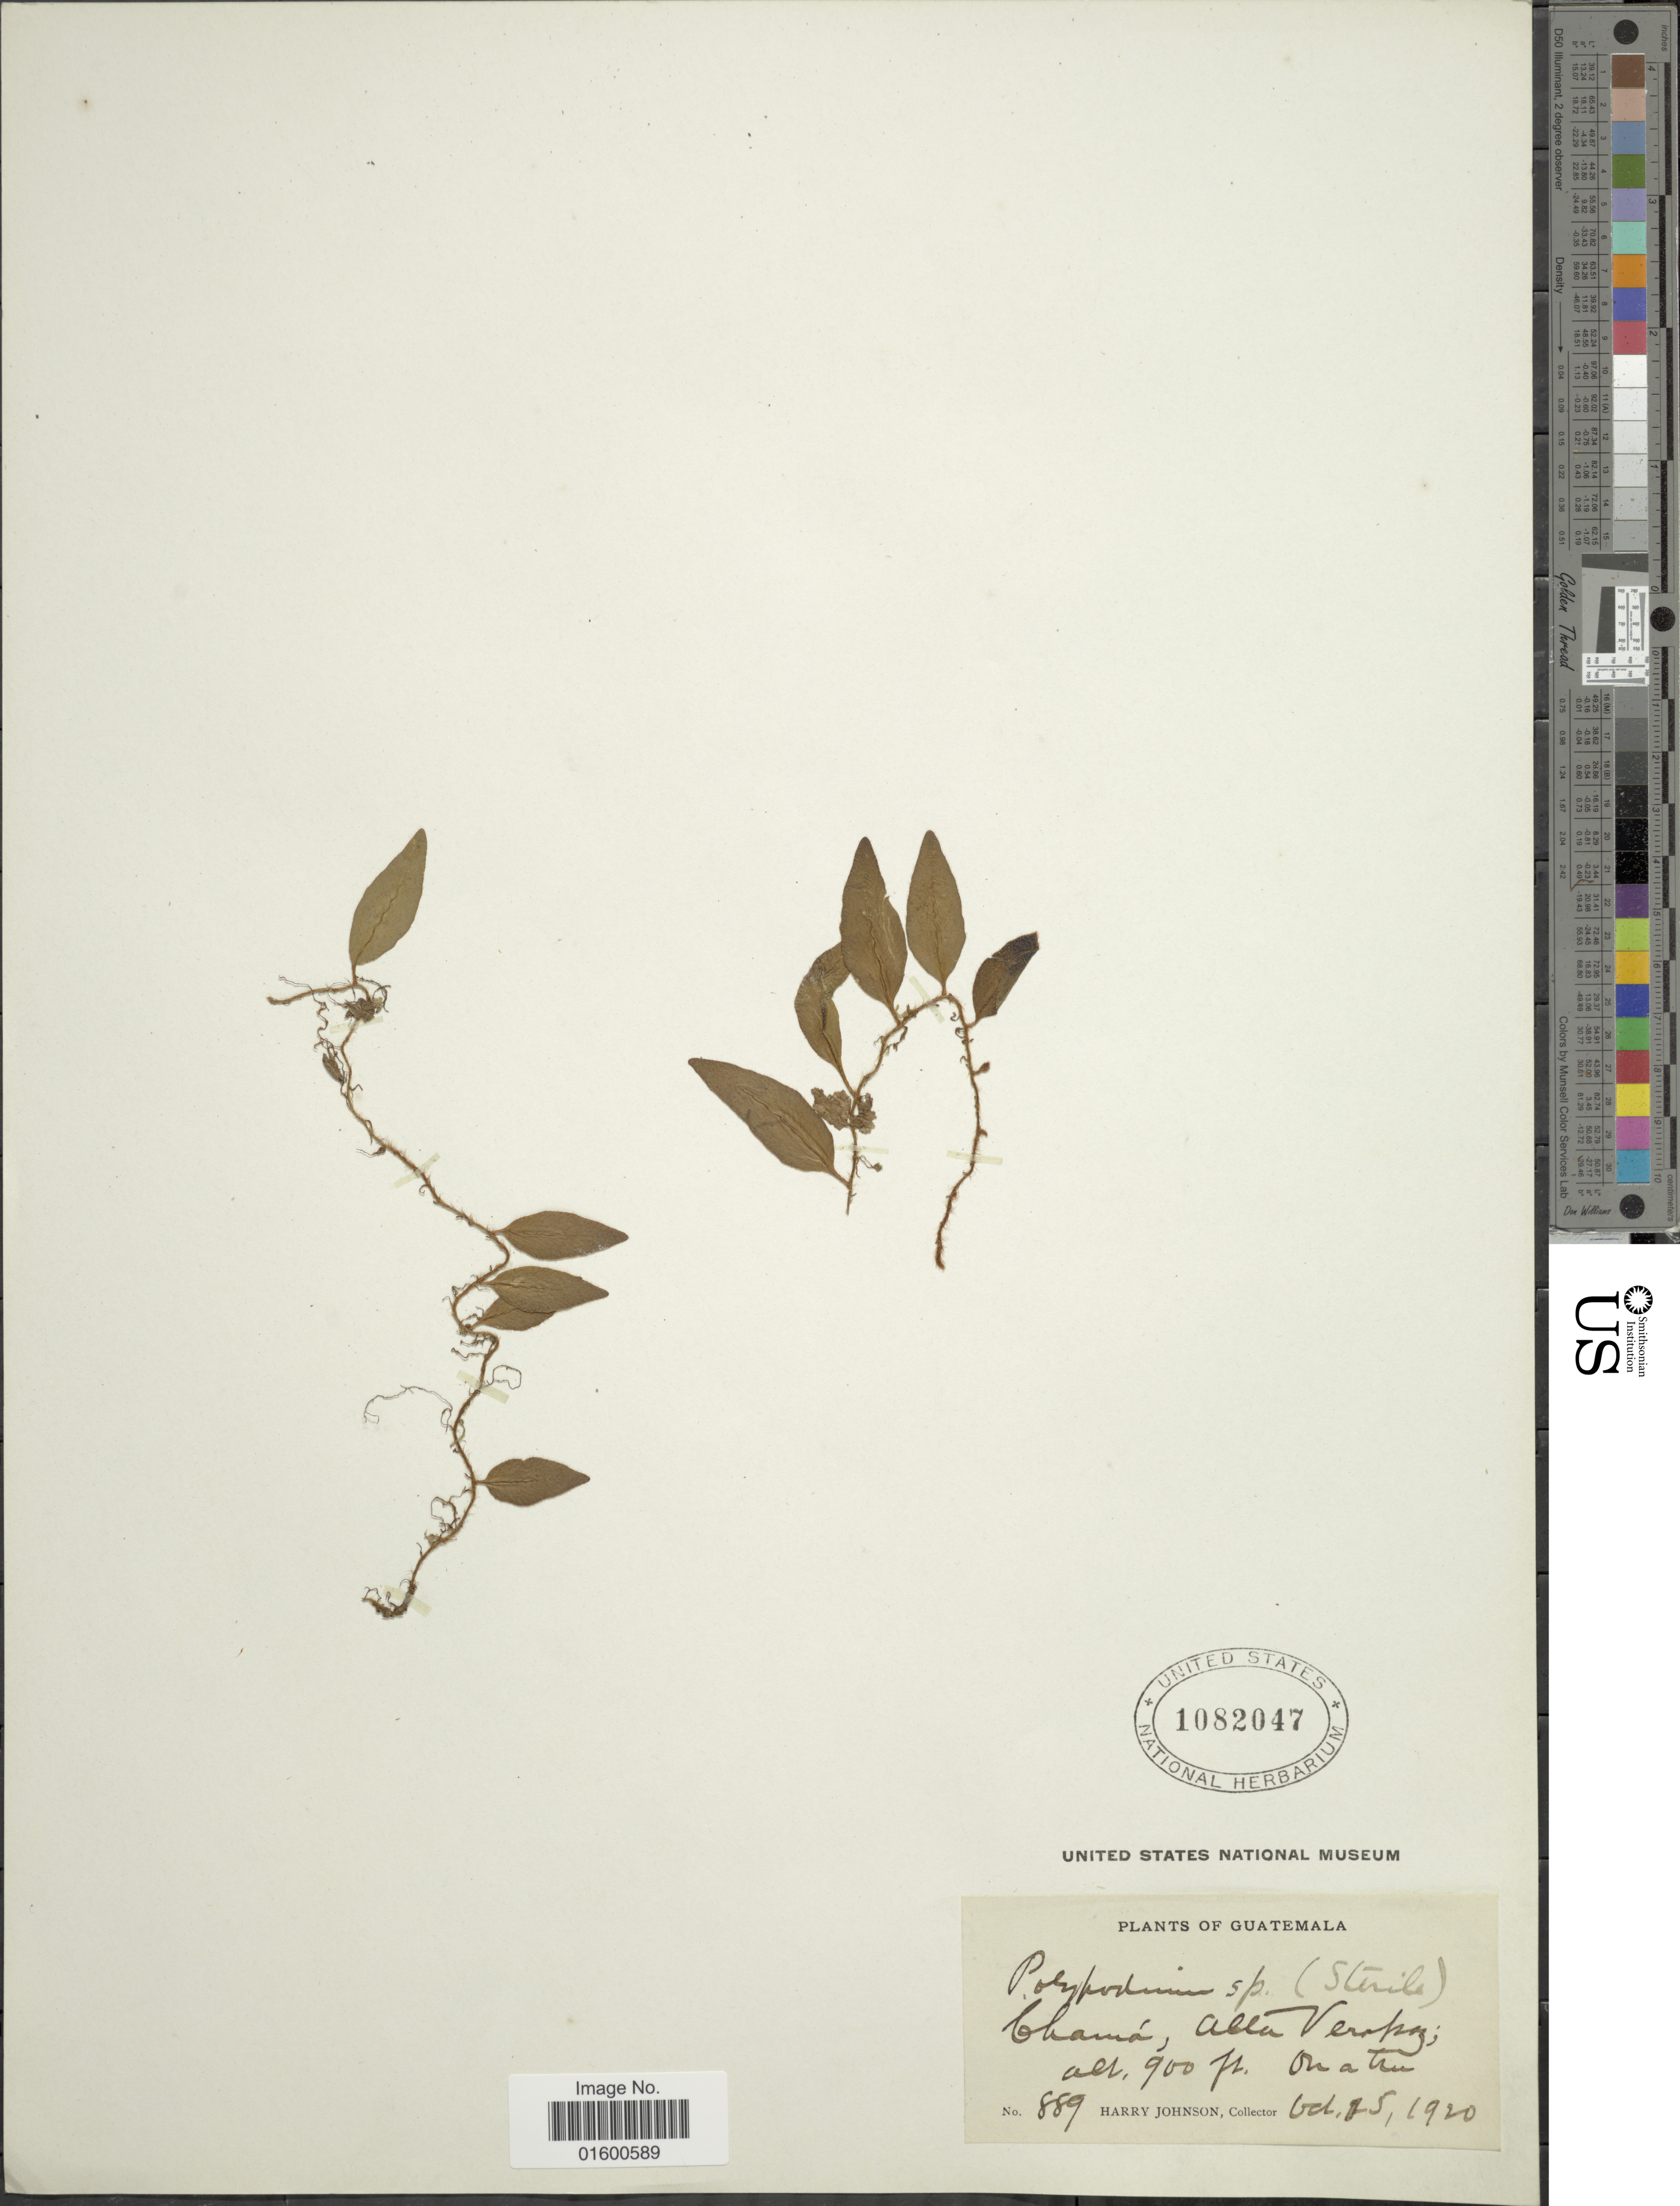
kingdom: Plantae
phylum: Tracheophyta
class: Polypodiopsida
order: Polypodiales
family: Polypodiaceae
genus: Microgramma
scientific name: Microgramma reptans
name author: (Cav.) A.R. Sm.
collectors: H. Johnson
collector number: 889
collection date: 1920-10-15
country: Guatemala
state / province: Alta Verapaz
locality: Chama.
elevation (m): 274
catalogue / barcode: US 1082047